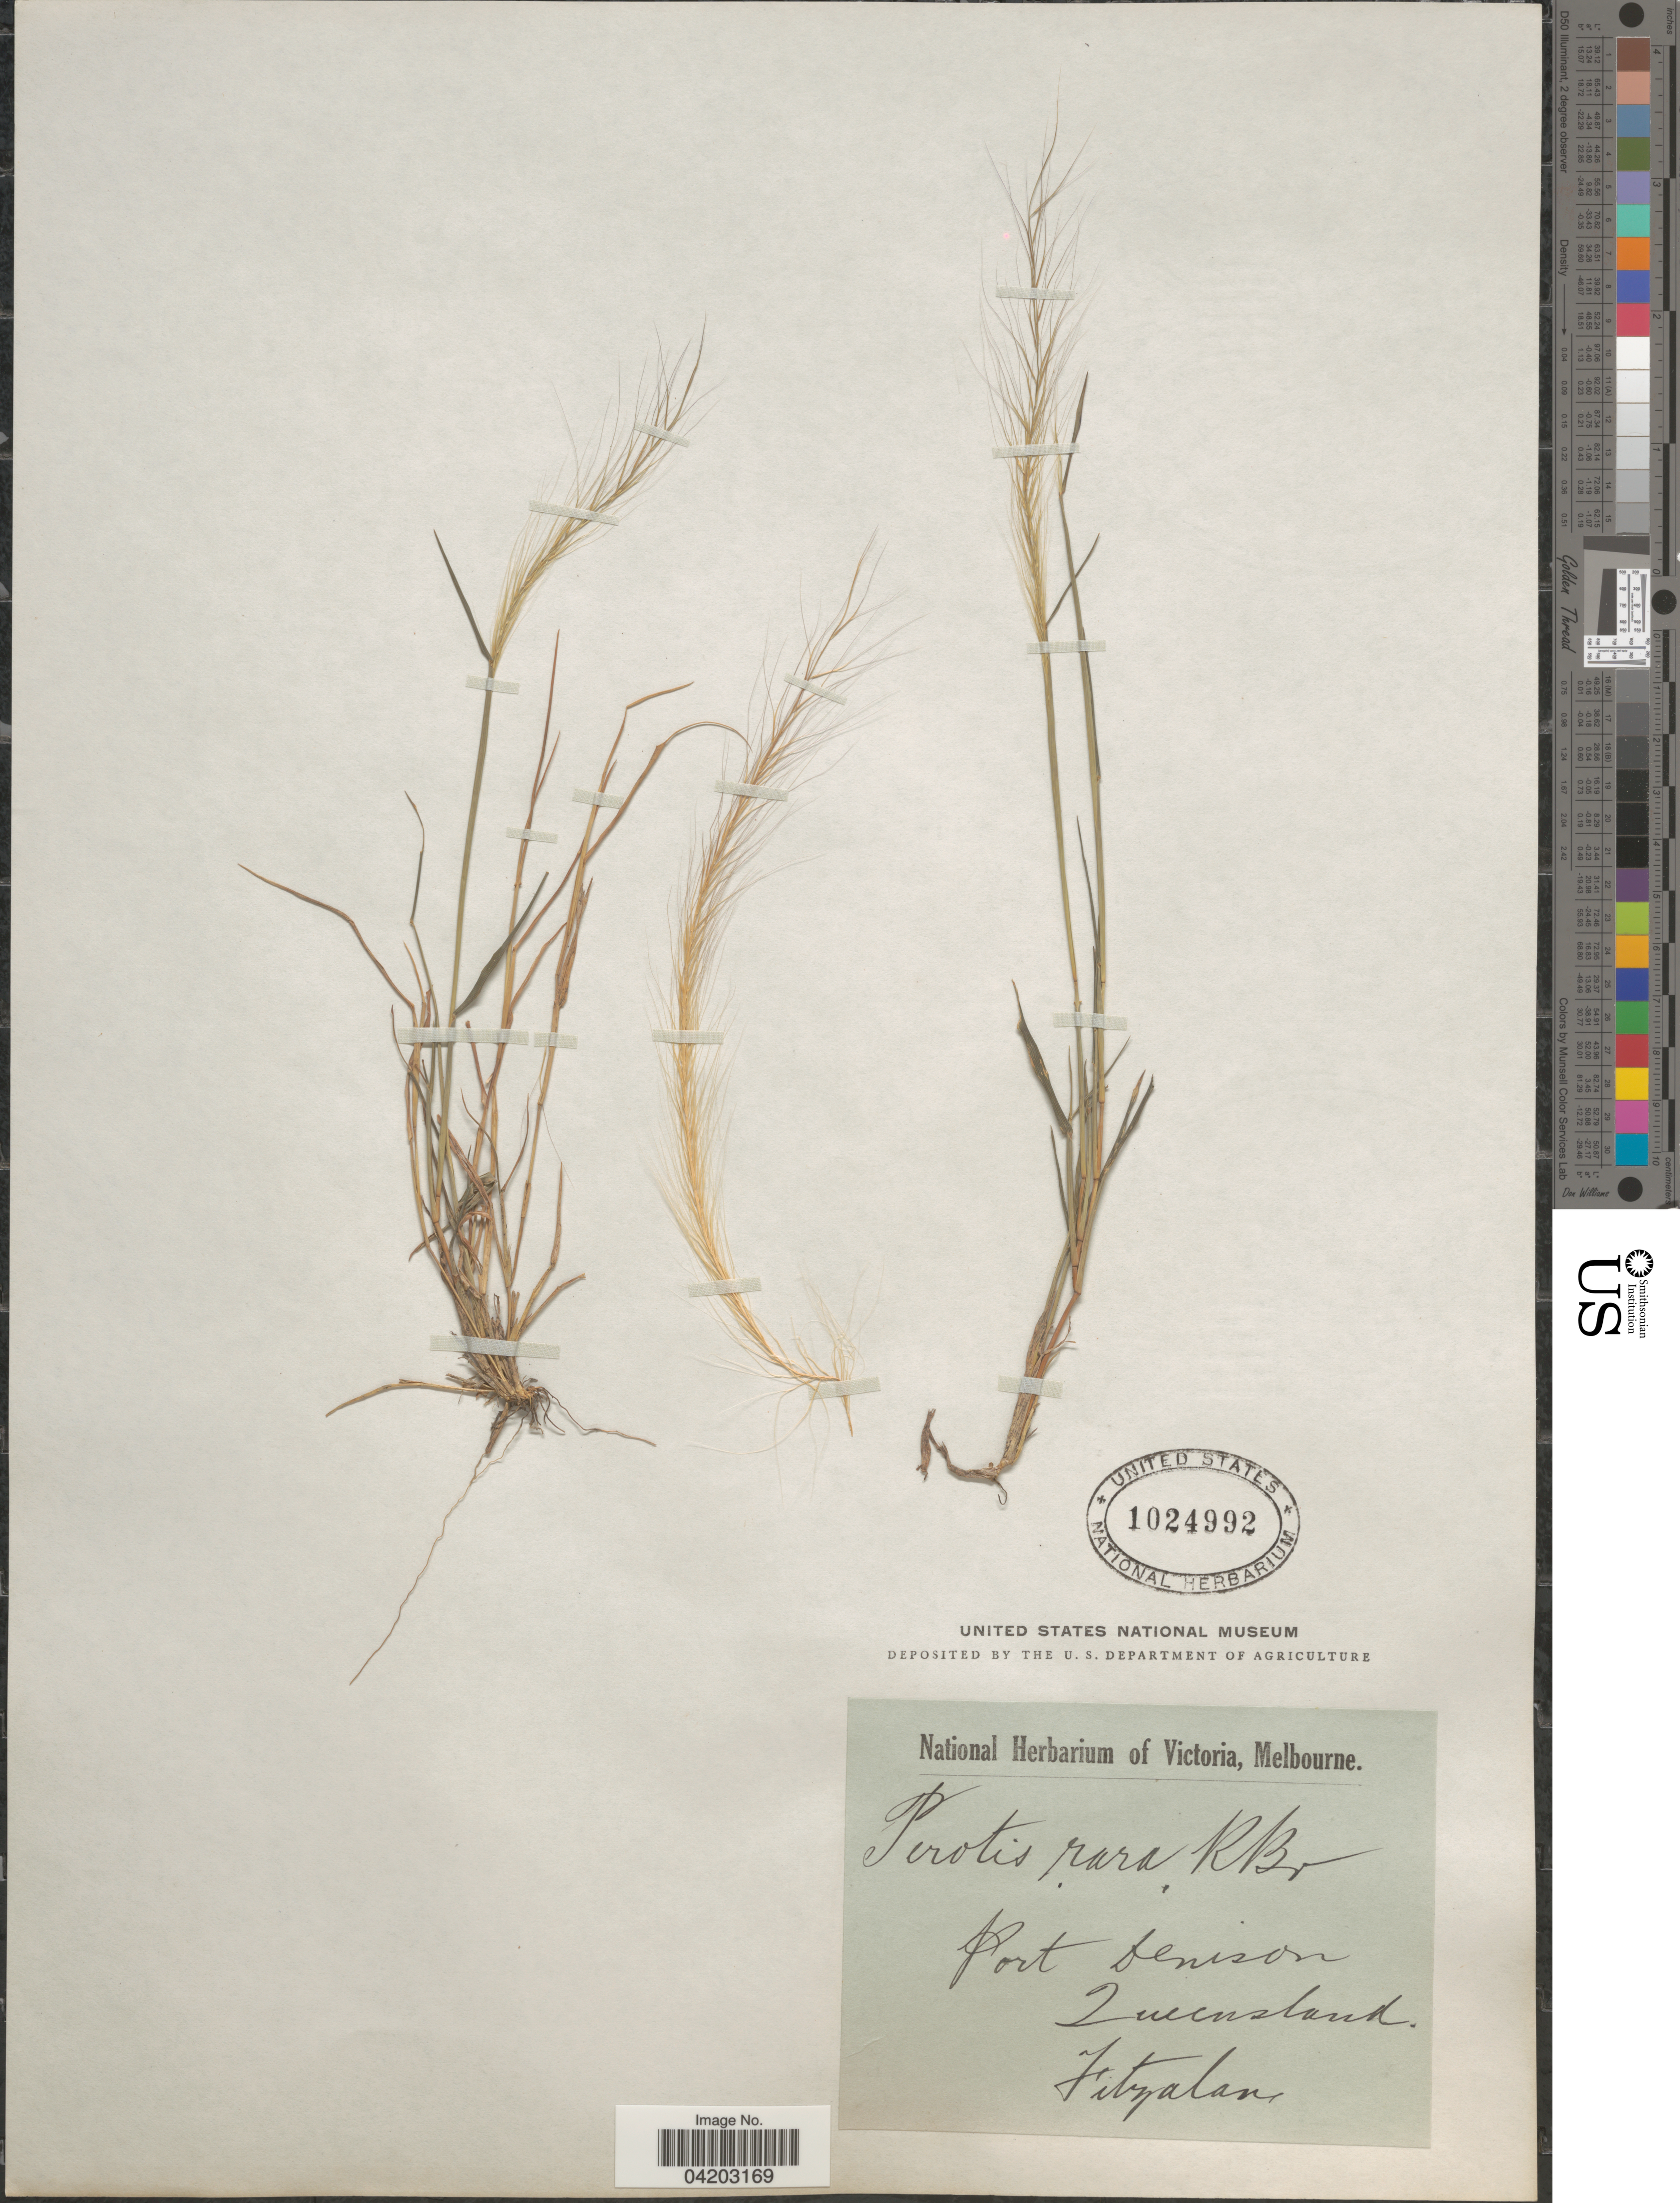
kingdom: Plantae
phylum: Tracheophyta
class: Liliopsida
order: Poales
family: Poaceae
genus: Perotis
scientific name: Perotis rara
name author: R. Br.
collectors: Fitzalan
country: Australia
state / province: Queensland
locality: Port Denison.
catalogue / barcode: US 1024992